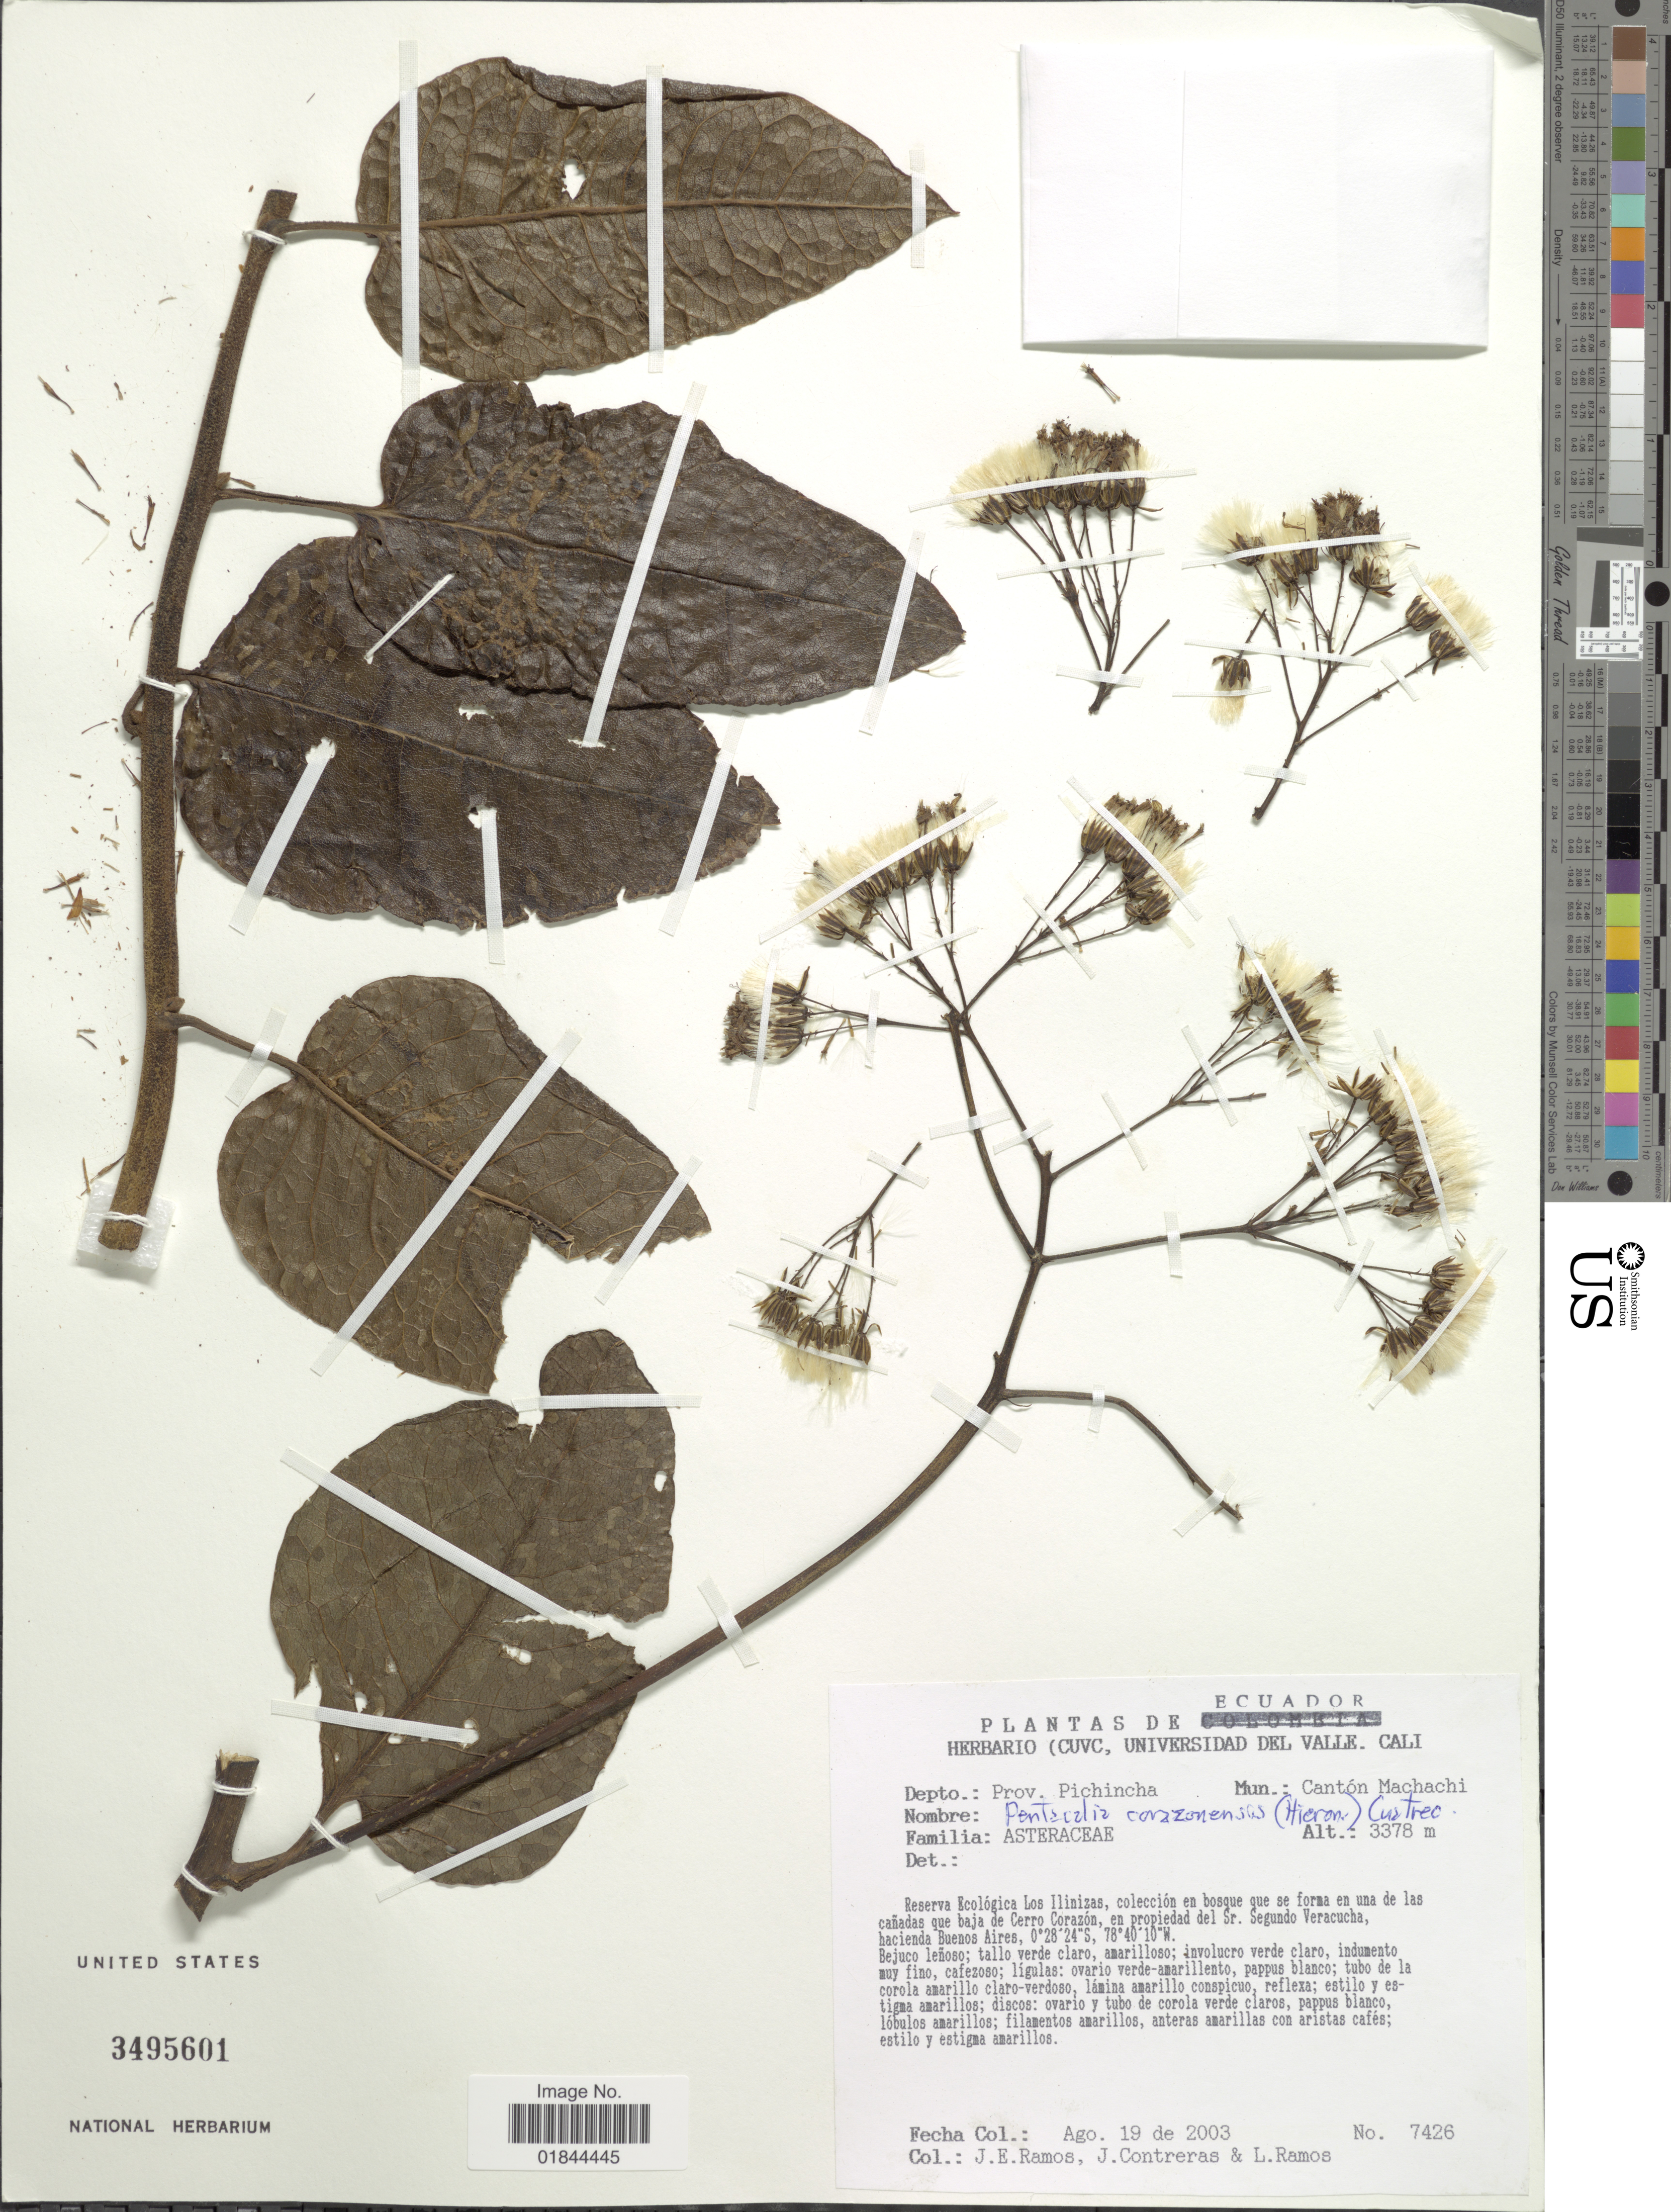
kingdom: Plantae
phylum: Tracheophyta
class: Magnoliopsida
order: Asterales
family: Asteraceae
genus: Pentacalia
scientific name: Pentacalia corazonensis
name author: (Hieron.) Cuatrec.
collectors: J. E. Ramos, J. Contreras & L. Ramos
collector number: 7426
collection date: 2003-08-19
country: Ecuador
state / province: Pichincha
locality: Depto: Prov. Pichincha, Mun: Cantón Machachi, Reserva Ecológica Los Ilinizas, colección en bosque que se forma en una de las cañadas que baja de Cerro Corazón, en propiedad del Sr. Segundo Veracucha, hacienda Buenos Aires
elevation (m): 3378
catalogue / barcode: US 3495601